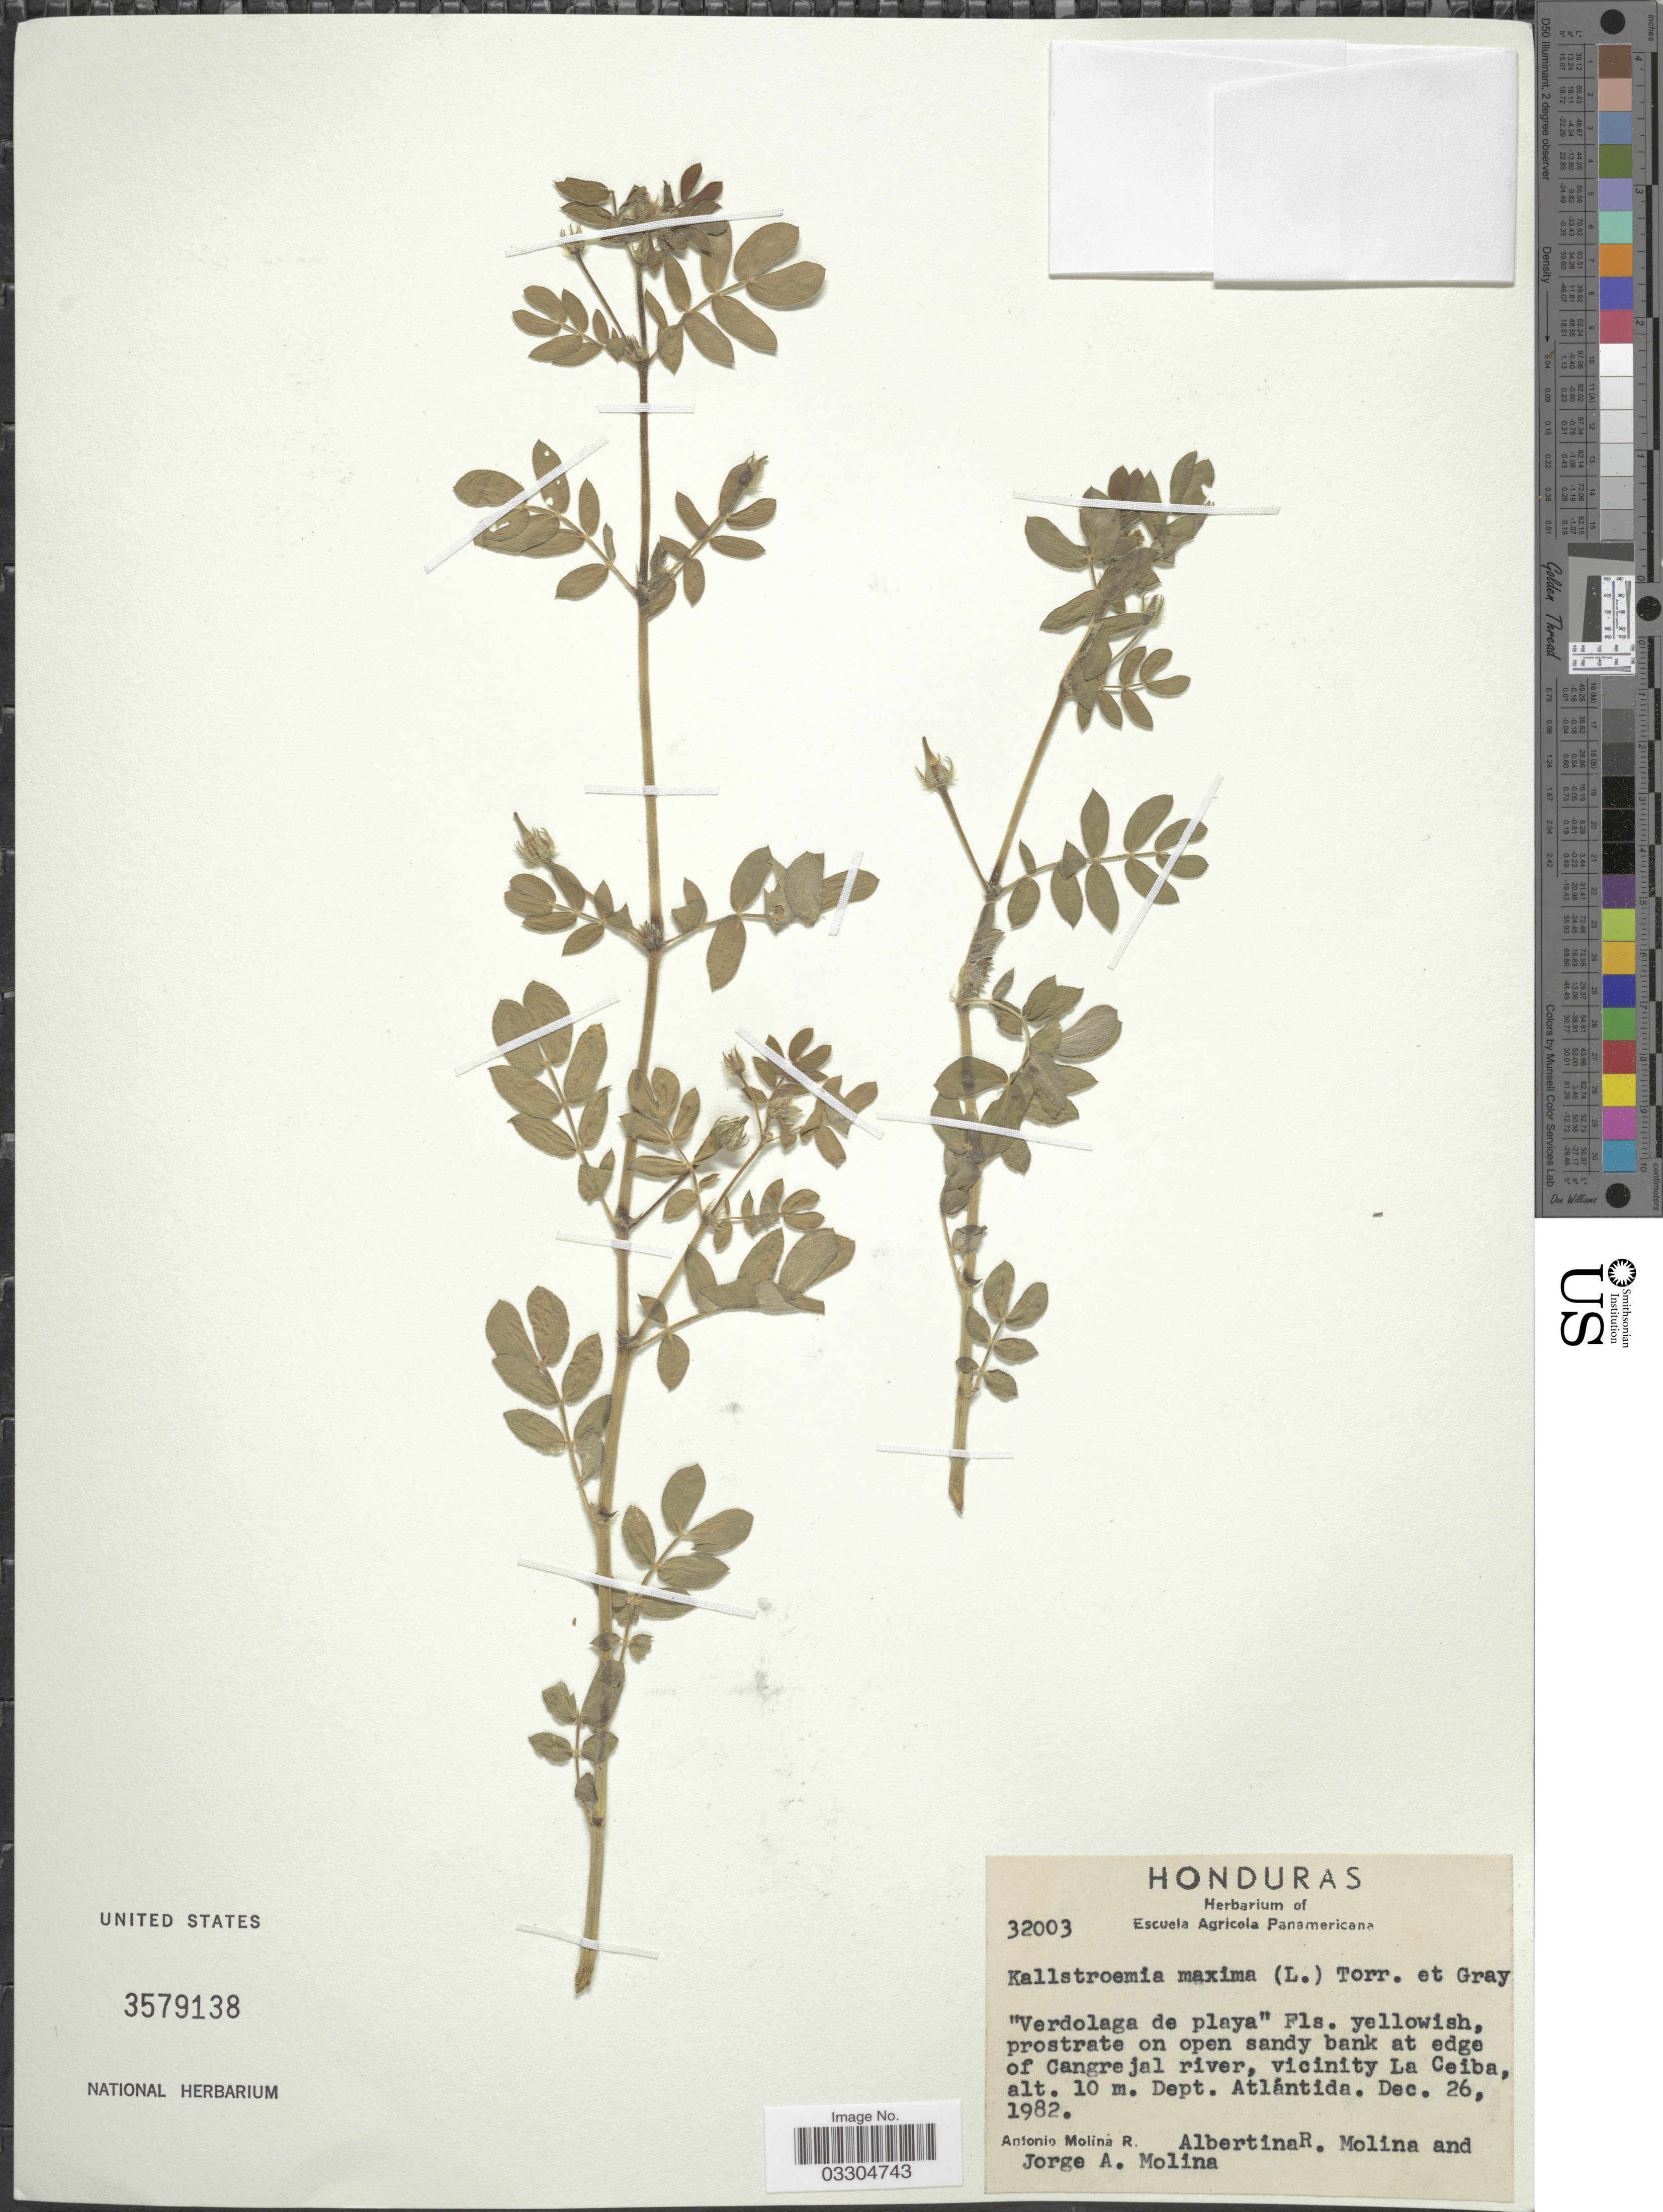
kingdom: Plantae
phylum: Tracheophyta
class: Magnoliopsida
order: Zygophyllales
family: Zygophyllaceae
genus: Kallstroemia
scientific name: Kallstroemia maxima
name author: (L.) Hook. & Arn.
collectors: A. Molina R., A. R. Molina & J. A. Molina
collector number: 32003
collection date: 1982-12-26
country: Honduras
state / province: Atlántida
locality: Cangrejal river, vicinity La Ceiba, Dept. Atlántida.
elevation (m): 10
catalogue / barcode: US 3579138